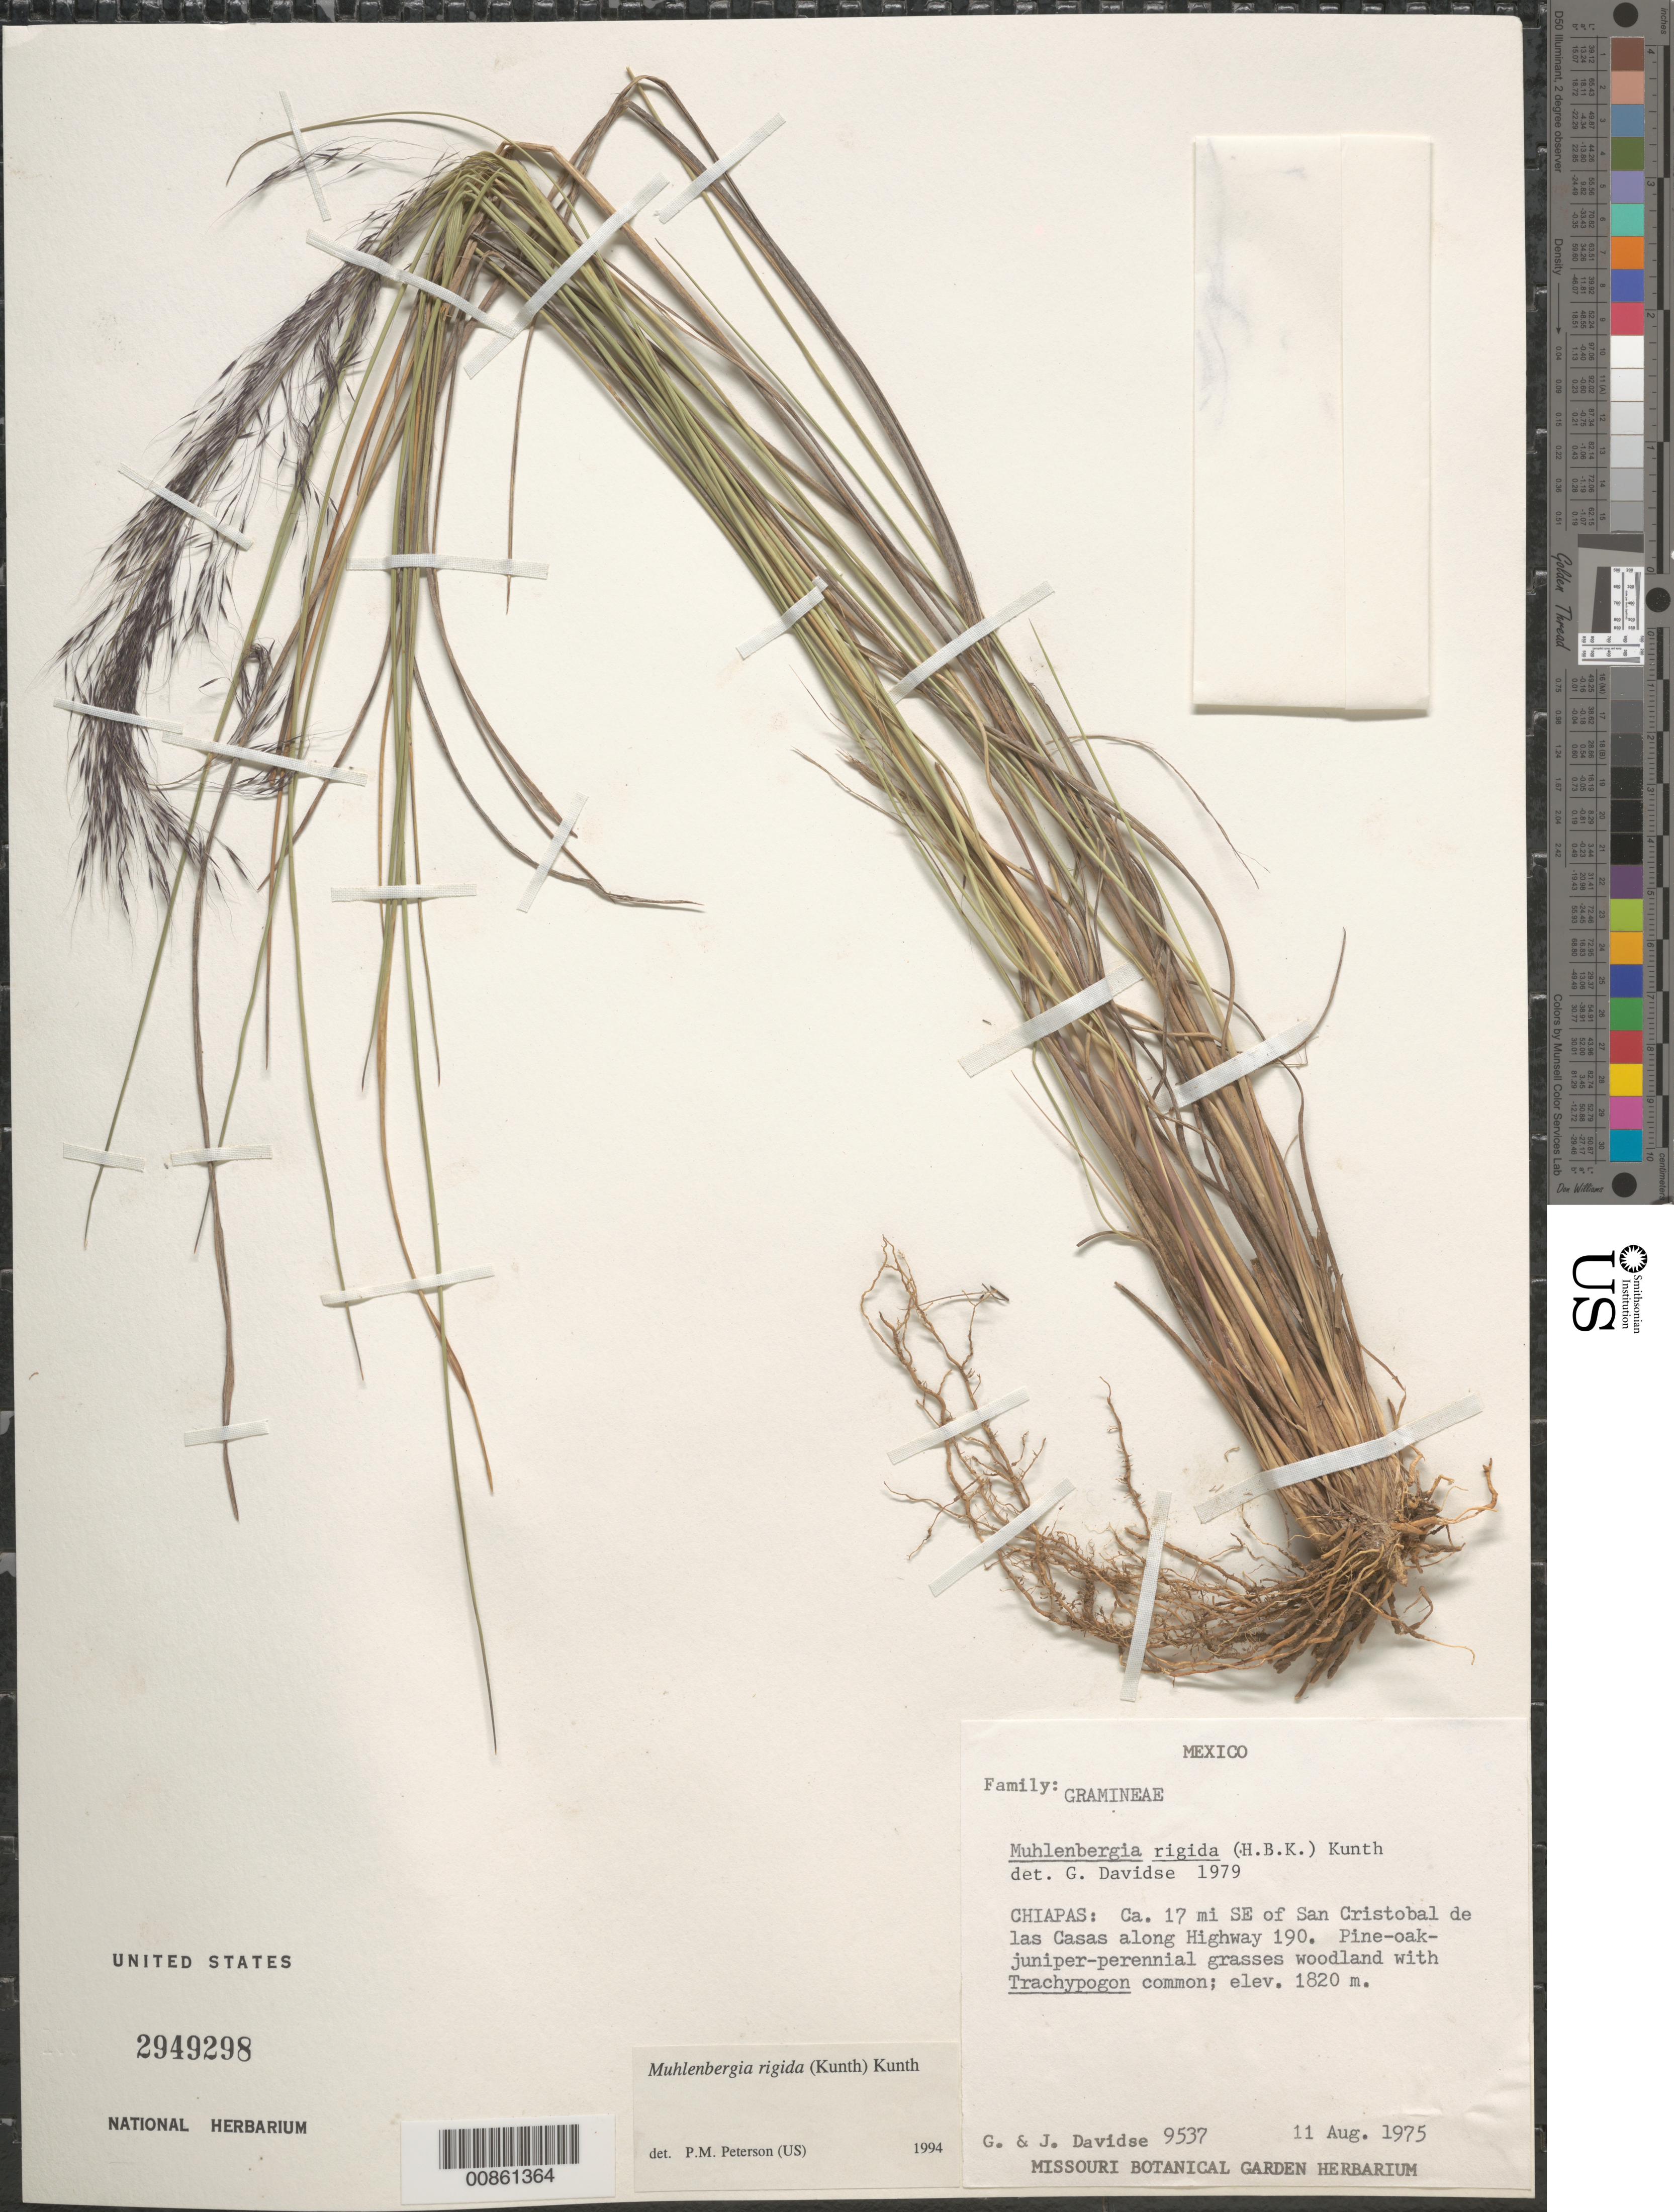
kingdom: Plantae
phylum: Tracheophyta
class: Liliopsida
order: Poales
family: Poaceae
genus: Muhlenbergia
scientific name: Muhlenbergia rigida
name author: (Kunth) Kunth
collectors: G. Davidse & J. Davidse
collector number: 9537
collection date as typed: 11 Aug 1975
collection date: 1975-08-11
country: Mexico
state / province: Chiapas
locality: Ca. 17 mi SE of San Cristobal de las Casas along Hwy 190, Chis.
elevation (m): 1820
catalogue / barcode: US 2949298